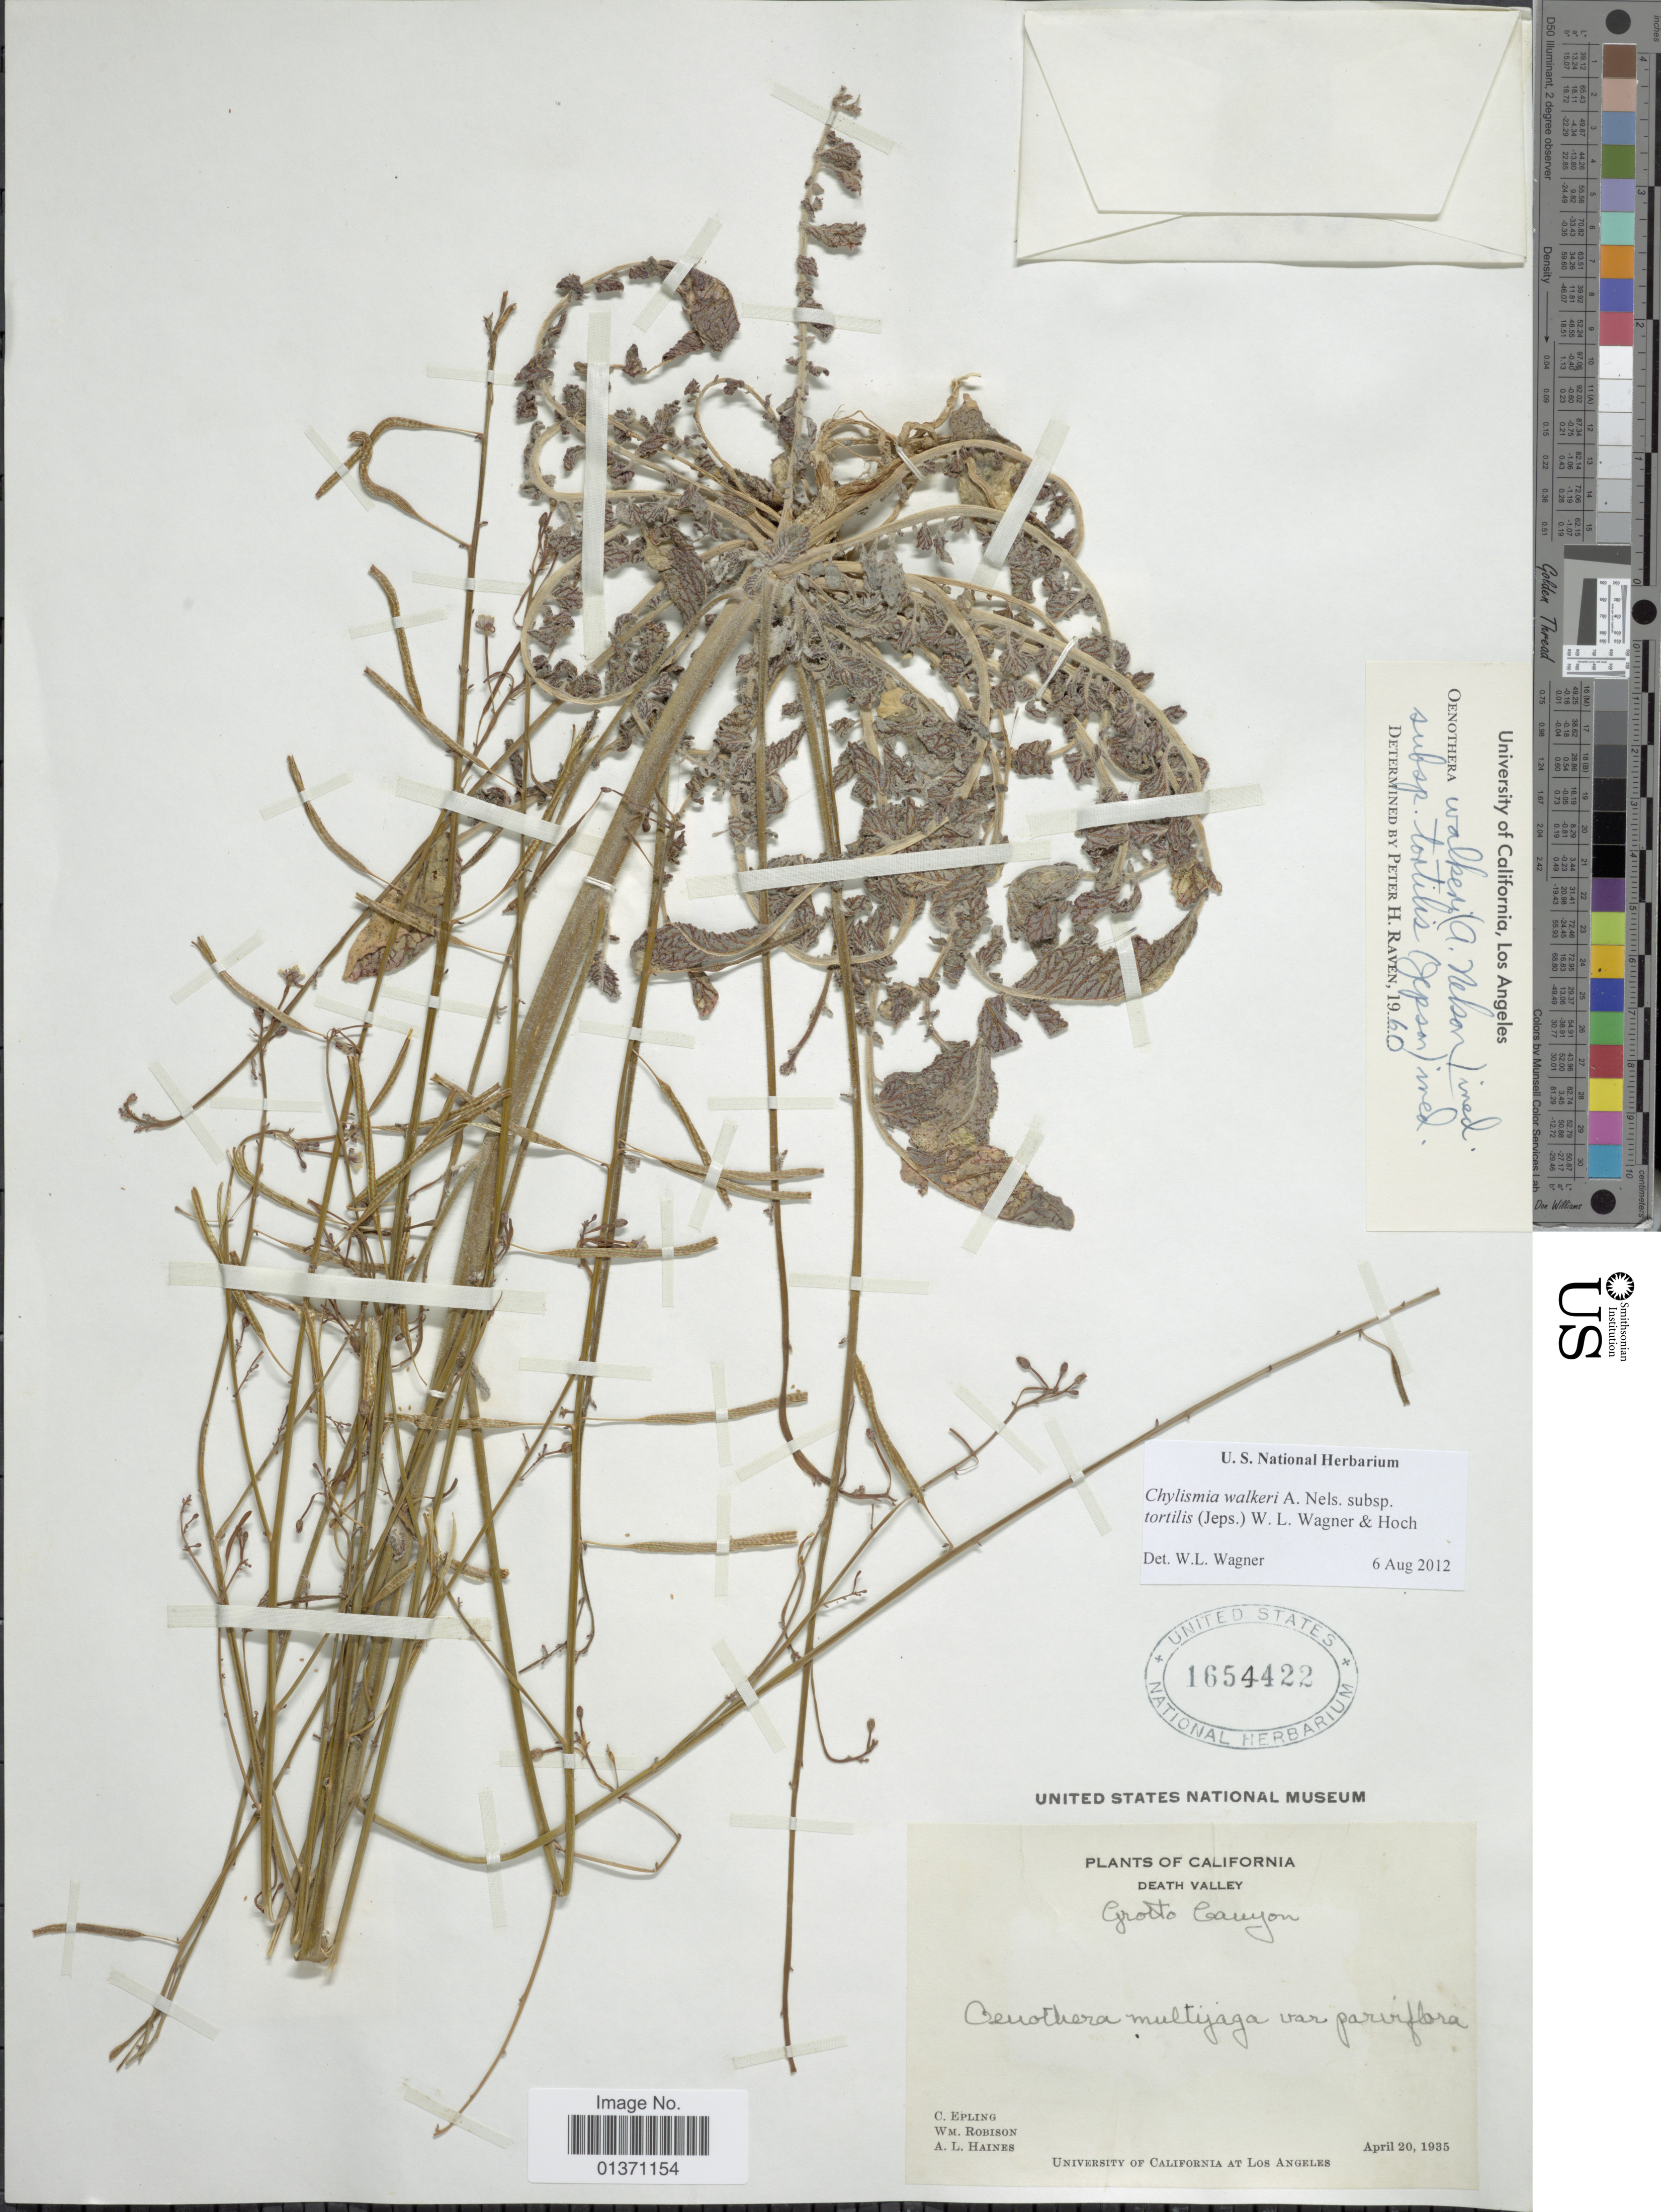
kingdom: Plantae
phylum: Tracheophyta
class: Magnoliopsida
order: Myrtales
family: Onagraceae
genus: Chylismia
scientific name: Chylismia walkeri subsp. tortilis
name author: (Jeps.) W.L. Wagner & Hoch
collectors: C. C. Epling, W. Robison & A. L. Haines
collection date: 1935-04-20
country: United States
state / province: California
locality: Death Valley, Grotto Canyon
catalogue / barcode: US 1654422